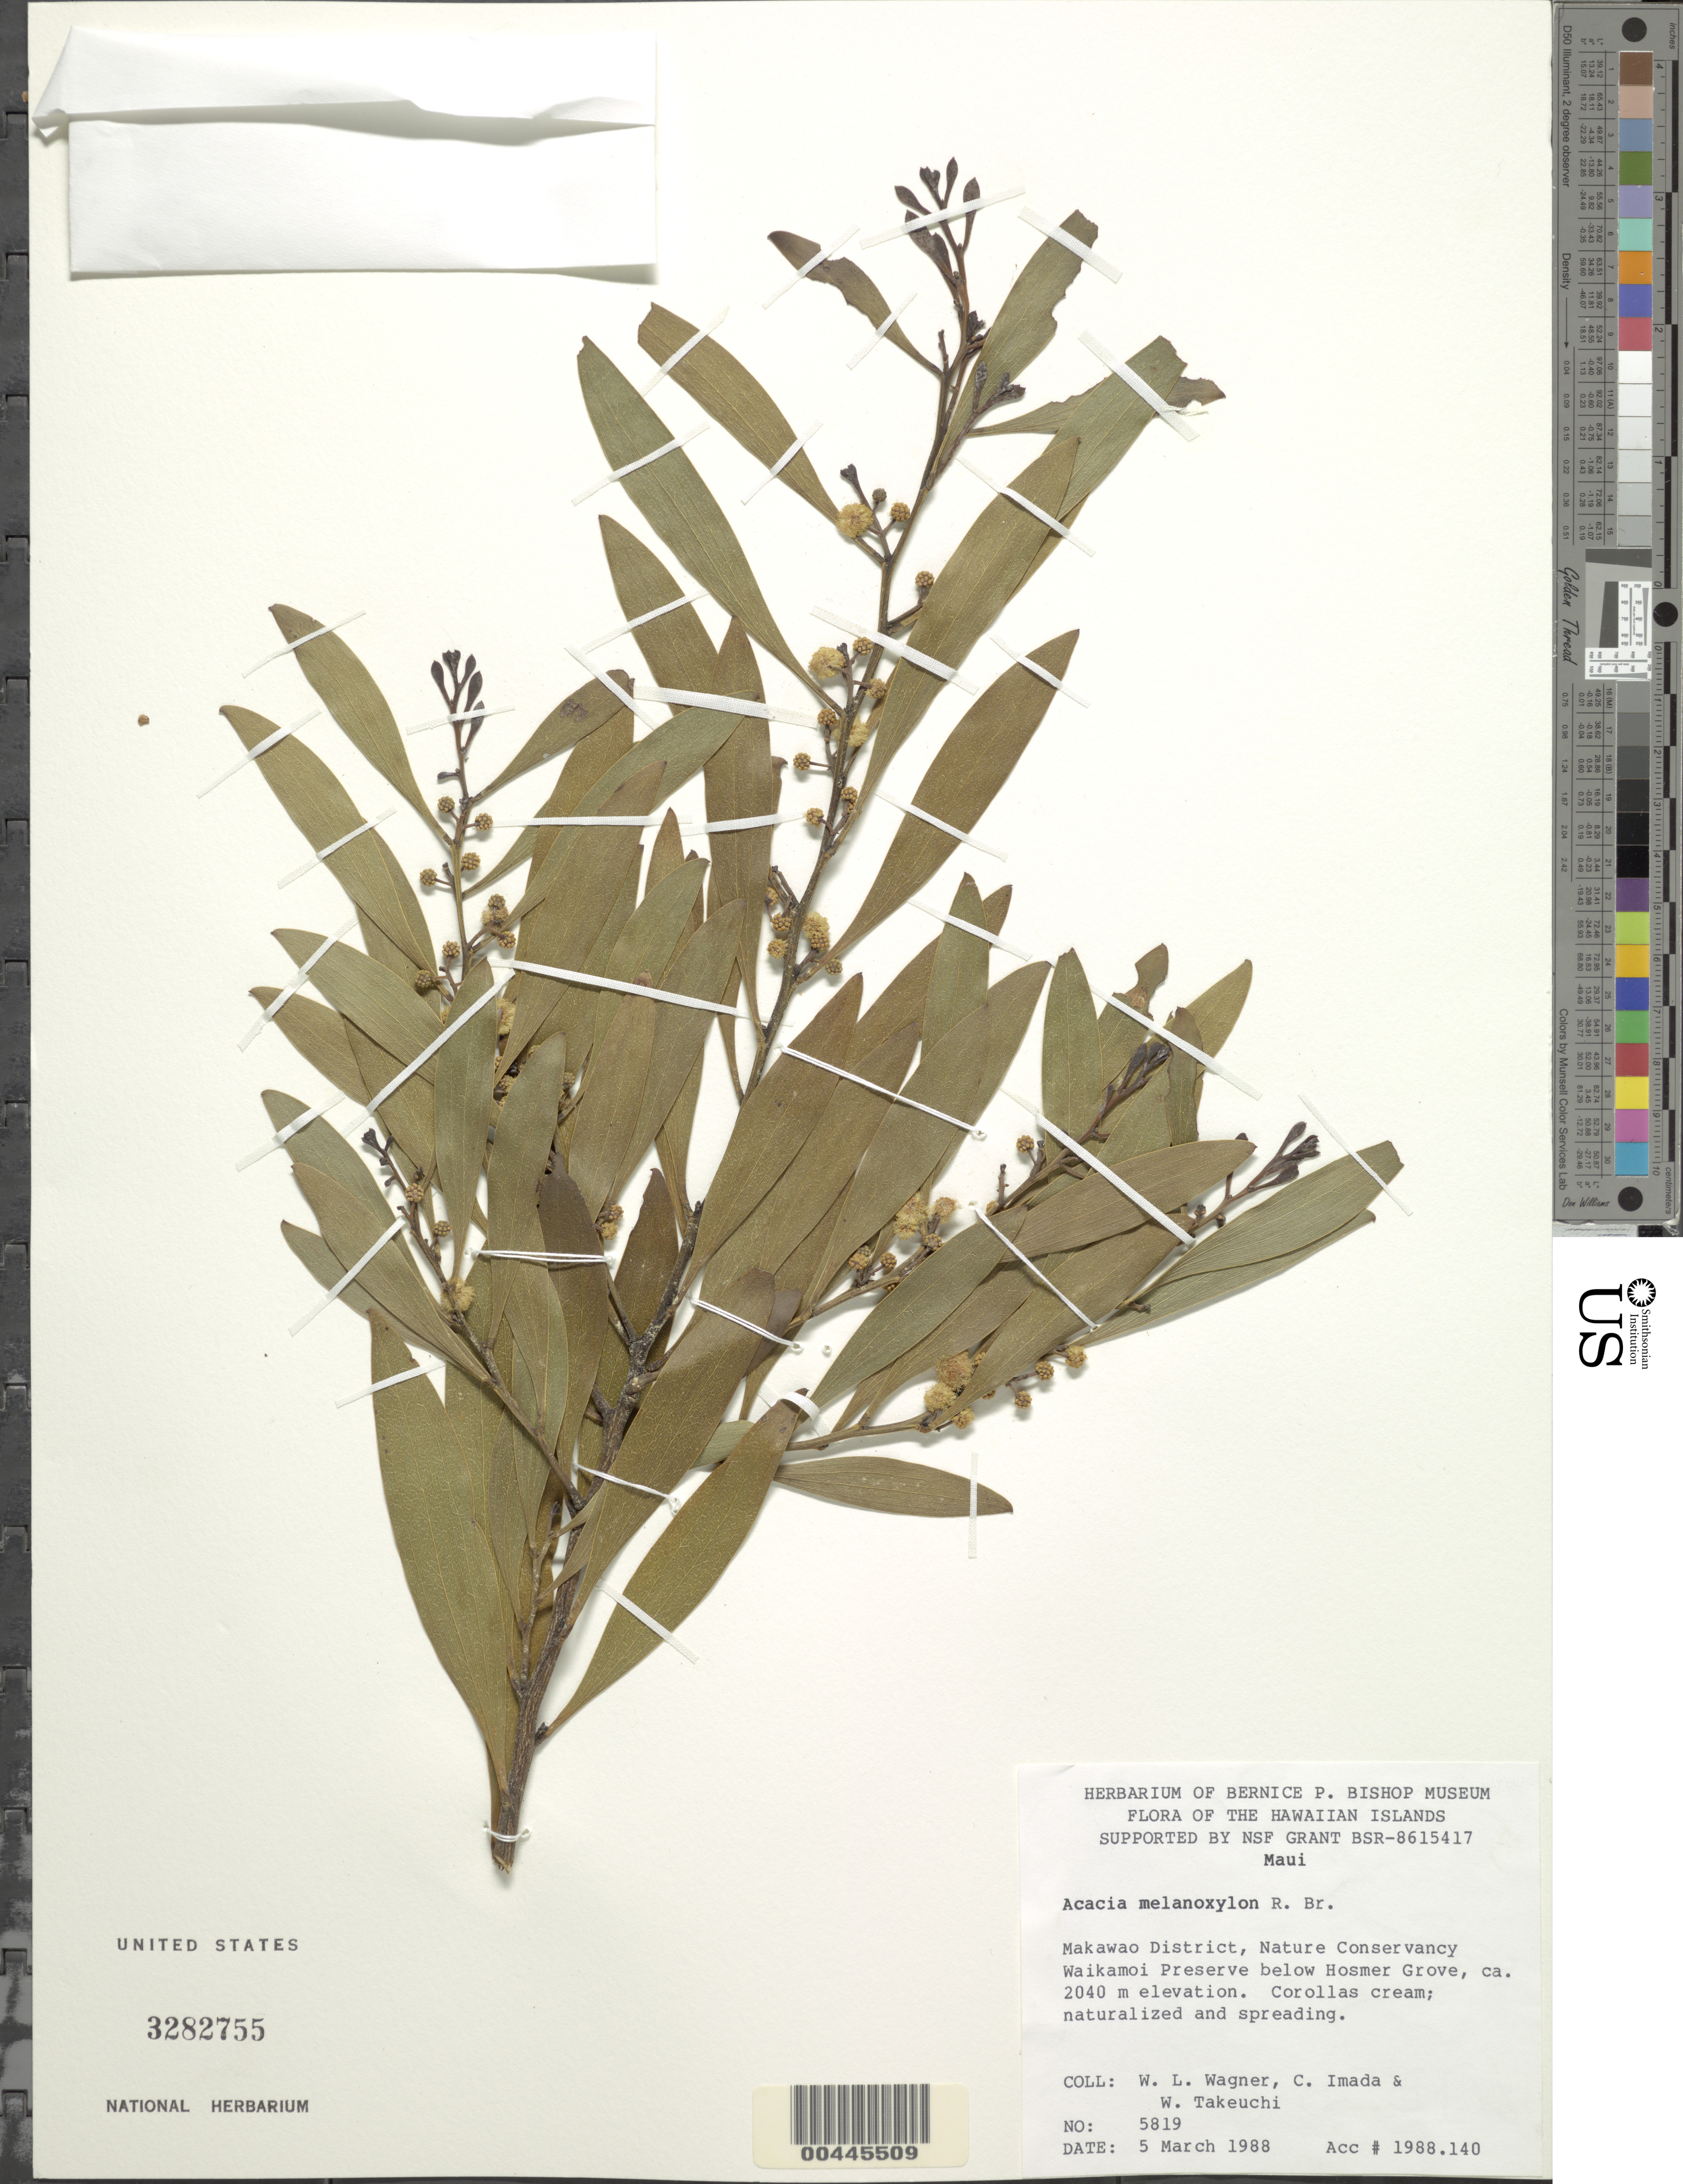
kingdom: Plantae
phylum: Tracheophyta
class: Magnoliopsida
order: Fabales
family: Fabaceae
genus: Acacia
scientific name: Acacia melanoxylon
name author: R. Br.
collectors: W. L. Wagner, C. Imada & W. N. Takeuchi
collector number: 5819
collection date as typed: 5 Mar 1988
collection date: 1988-03-05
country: United States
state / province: Hawaii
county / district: Maui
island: Maui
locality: Makawao Dist., Nature Conservancy Waikamoi Preserve below Hosmer Grove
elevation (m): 2040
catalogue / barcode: US 3282755